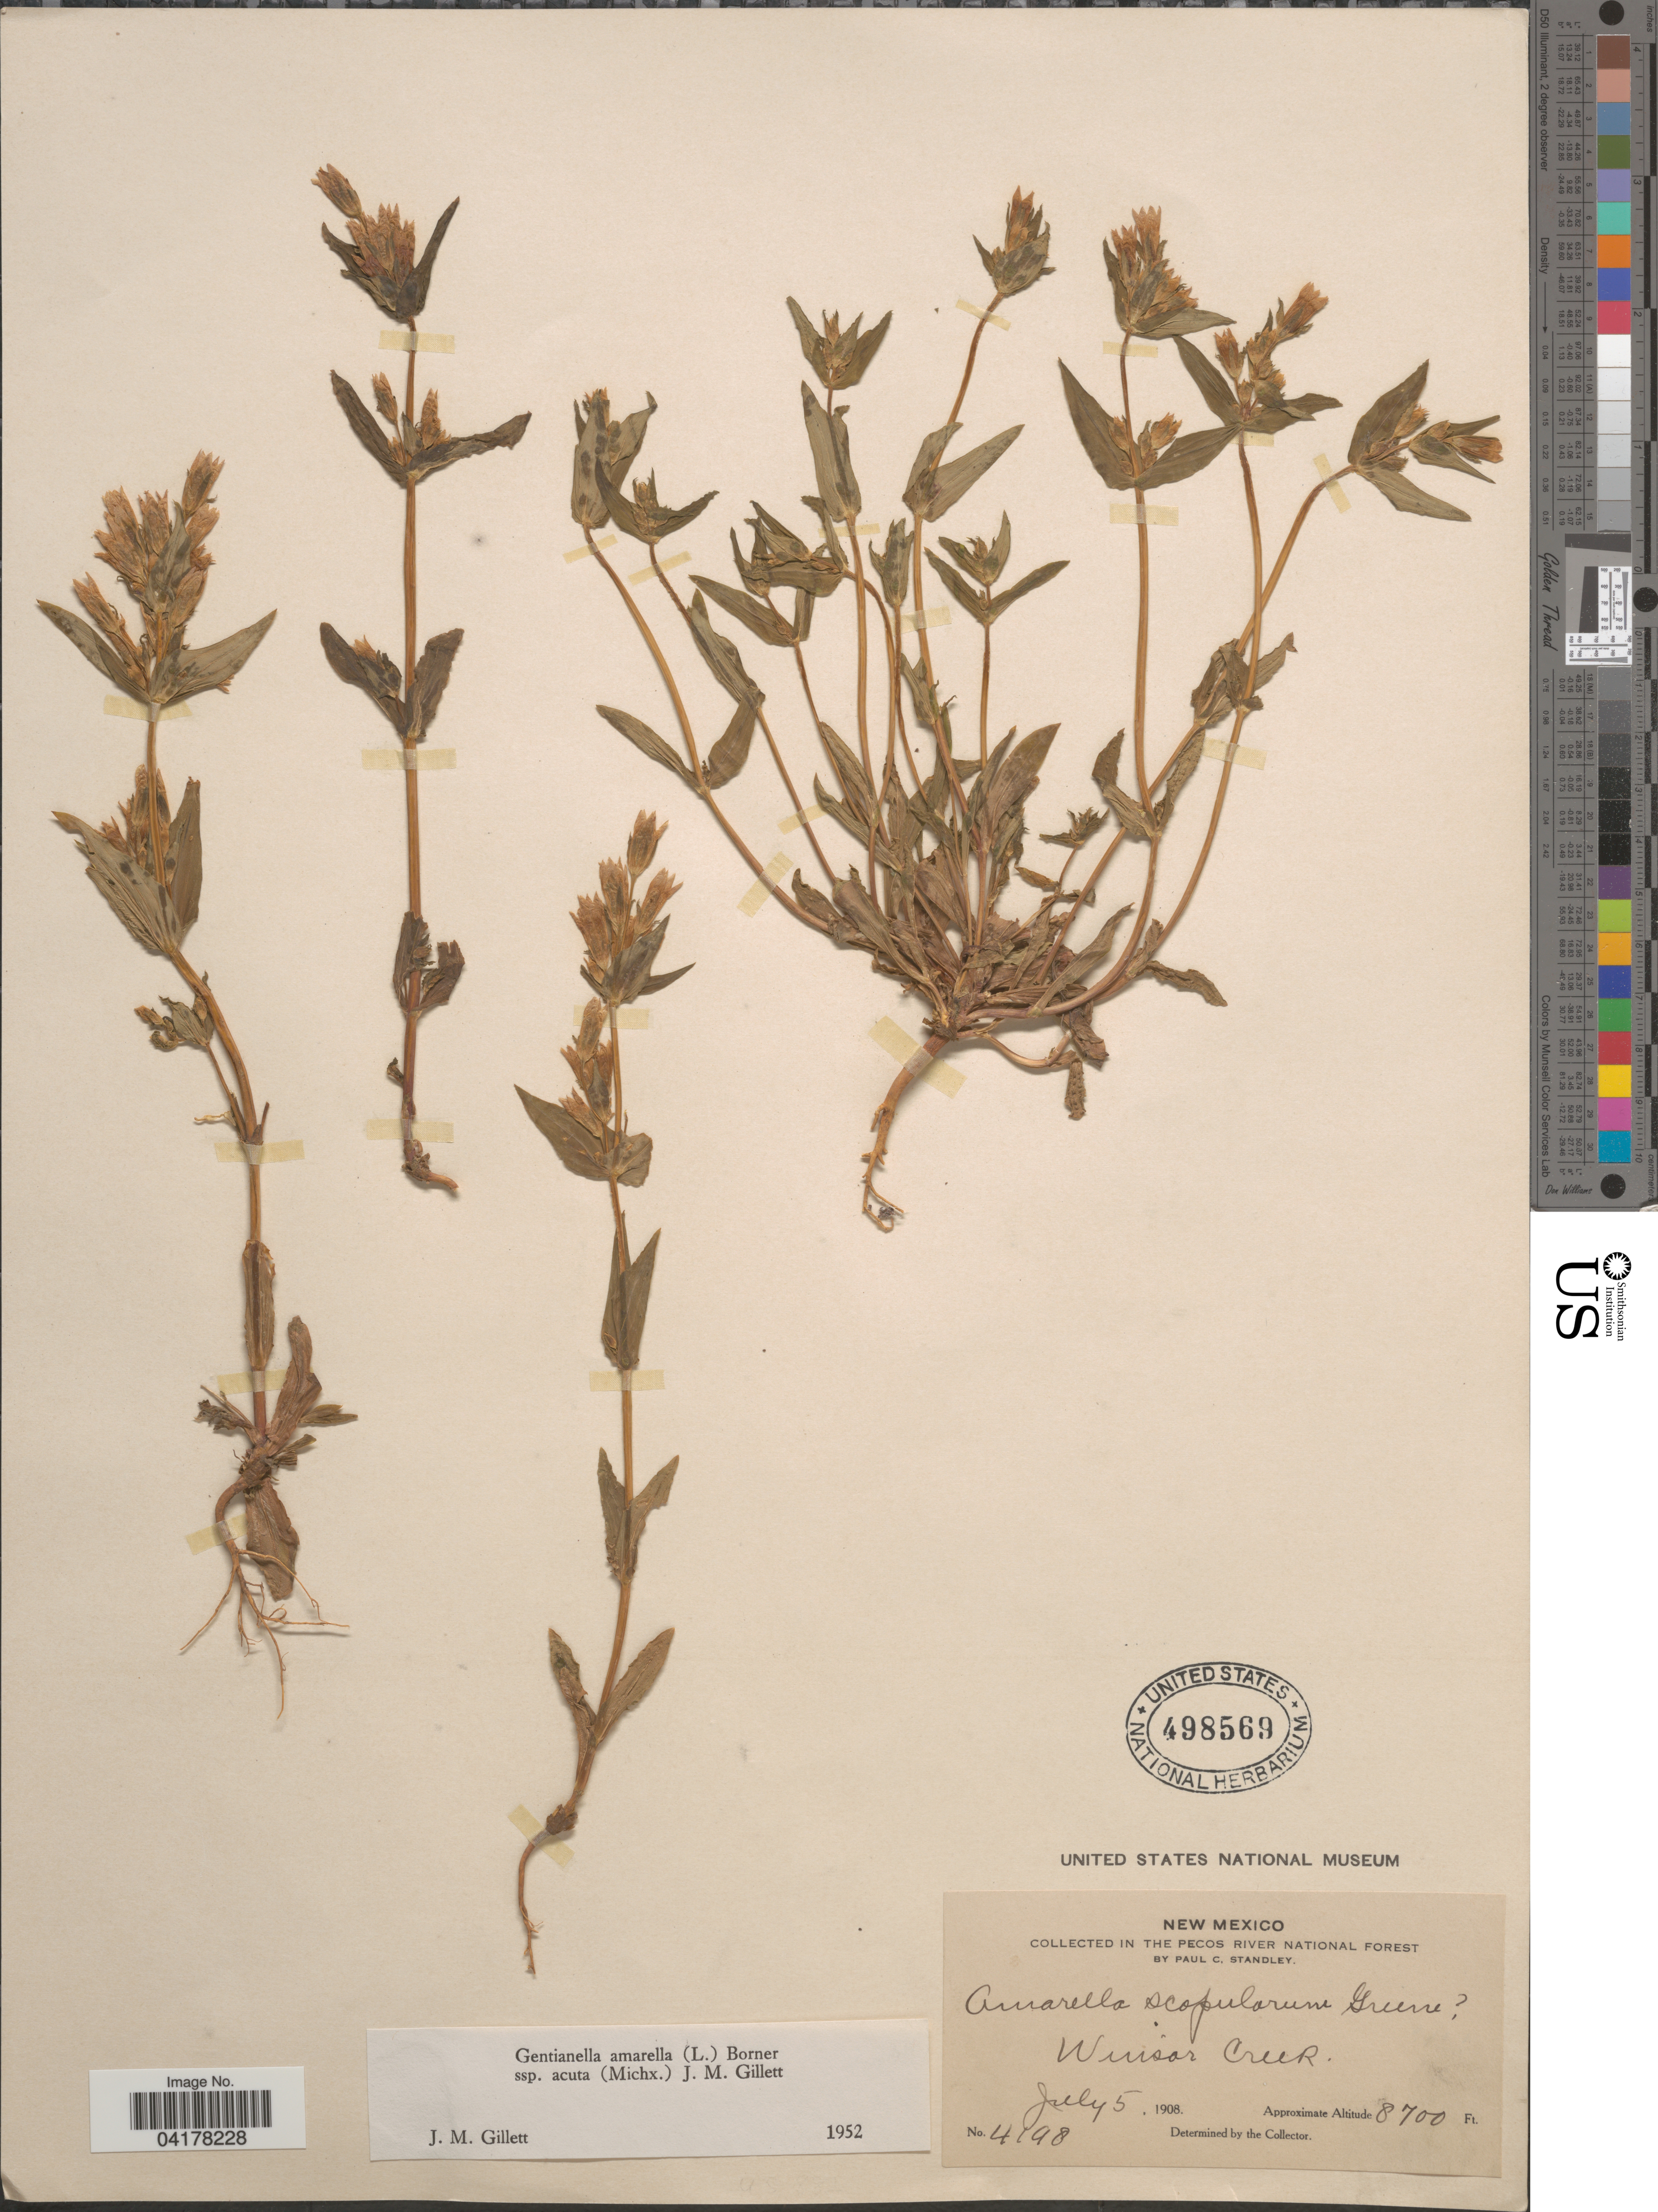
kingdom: Plantae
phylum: Tracheophyta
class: Magnoliopsida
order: Gentianales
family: Gentianaceae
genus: Gentianella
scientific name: Gentianella amarella subsp. acuta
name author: (Michx.) J.M. Gillett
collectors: P. C. Standley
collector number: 4198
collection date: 1908-07-05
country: United States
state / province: New Mexico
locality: In the Pecos River National Forest. Winsor Creek.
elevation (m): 2652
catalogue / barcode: US 498569